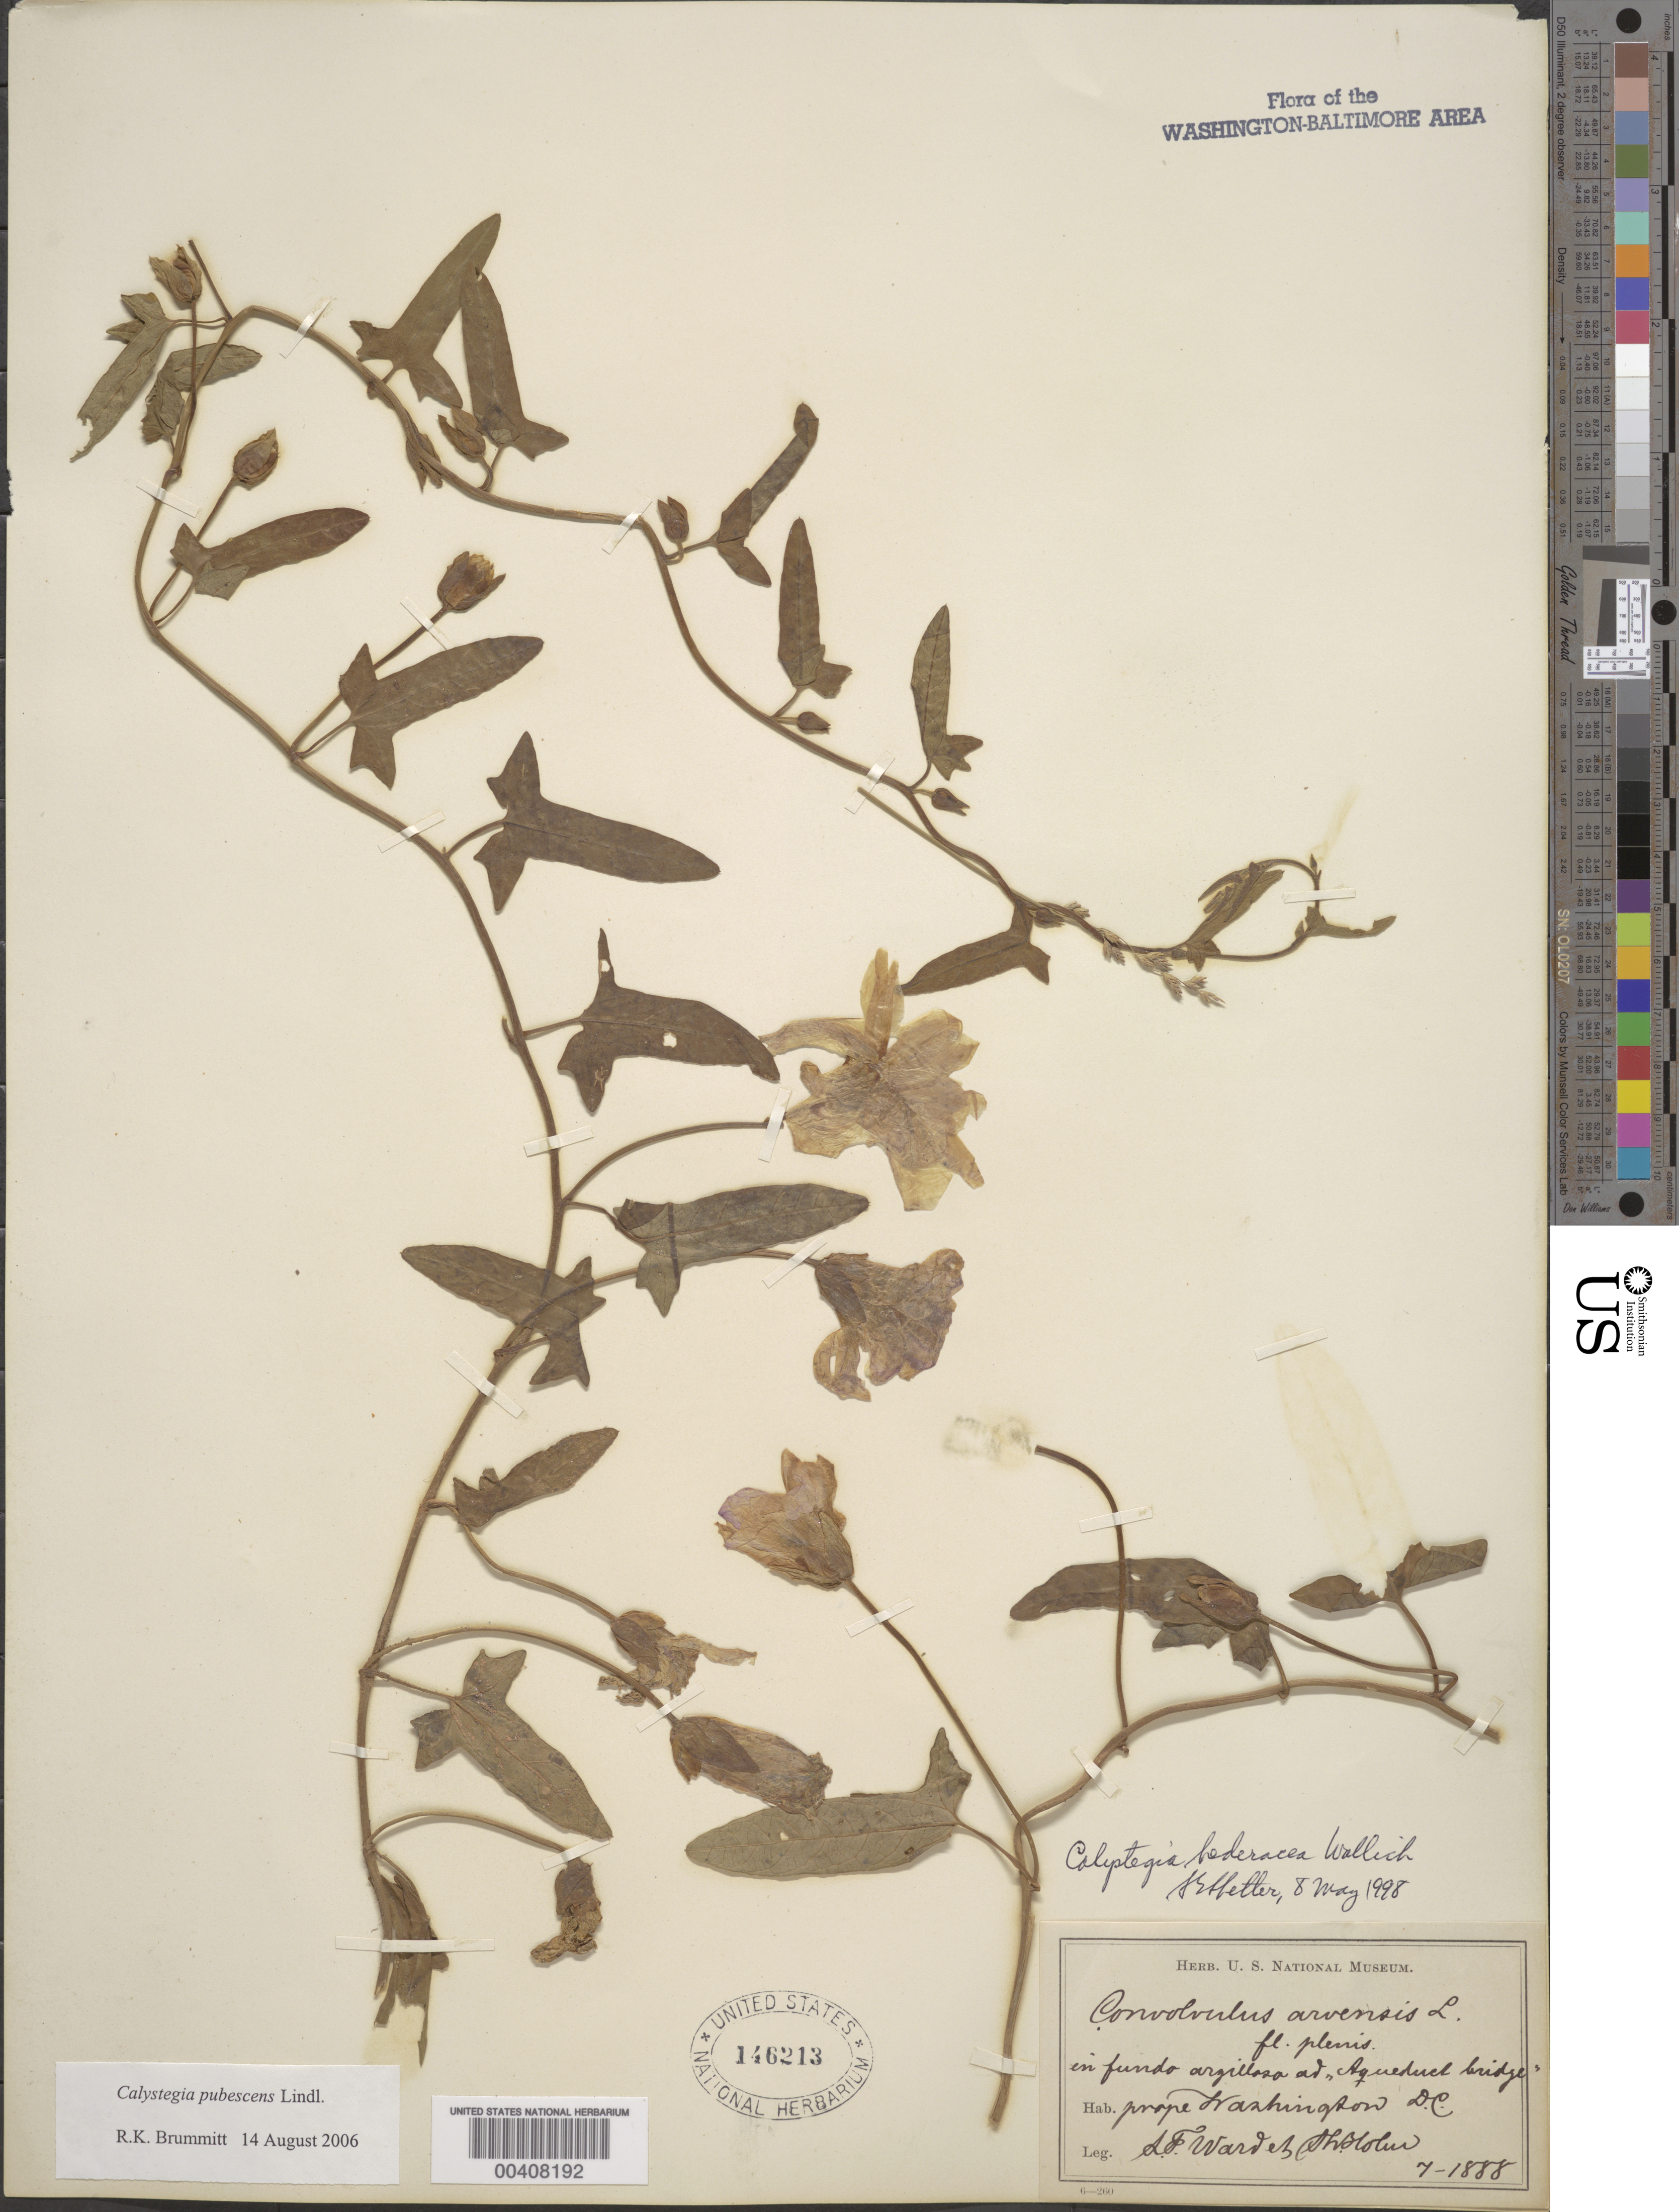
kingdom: Plantae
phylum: Tracheophyta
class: Magnoliopsida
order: Solanales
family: Convolvulaceae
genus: Calystegia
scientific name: Calystegia pubescens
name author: Lindl.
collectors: L. F. Ward & T. H. Holm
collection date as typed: Jul 1888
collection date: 1888-07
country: United States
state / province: Virginia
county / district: Fairfax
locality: At Aqueduct Bridge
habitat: In fundo argilloso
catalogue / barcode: US 146213